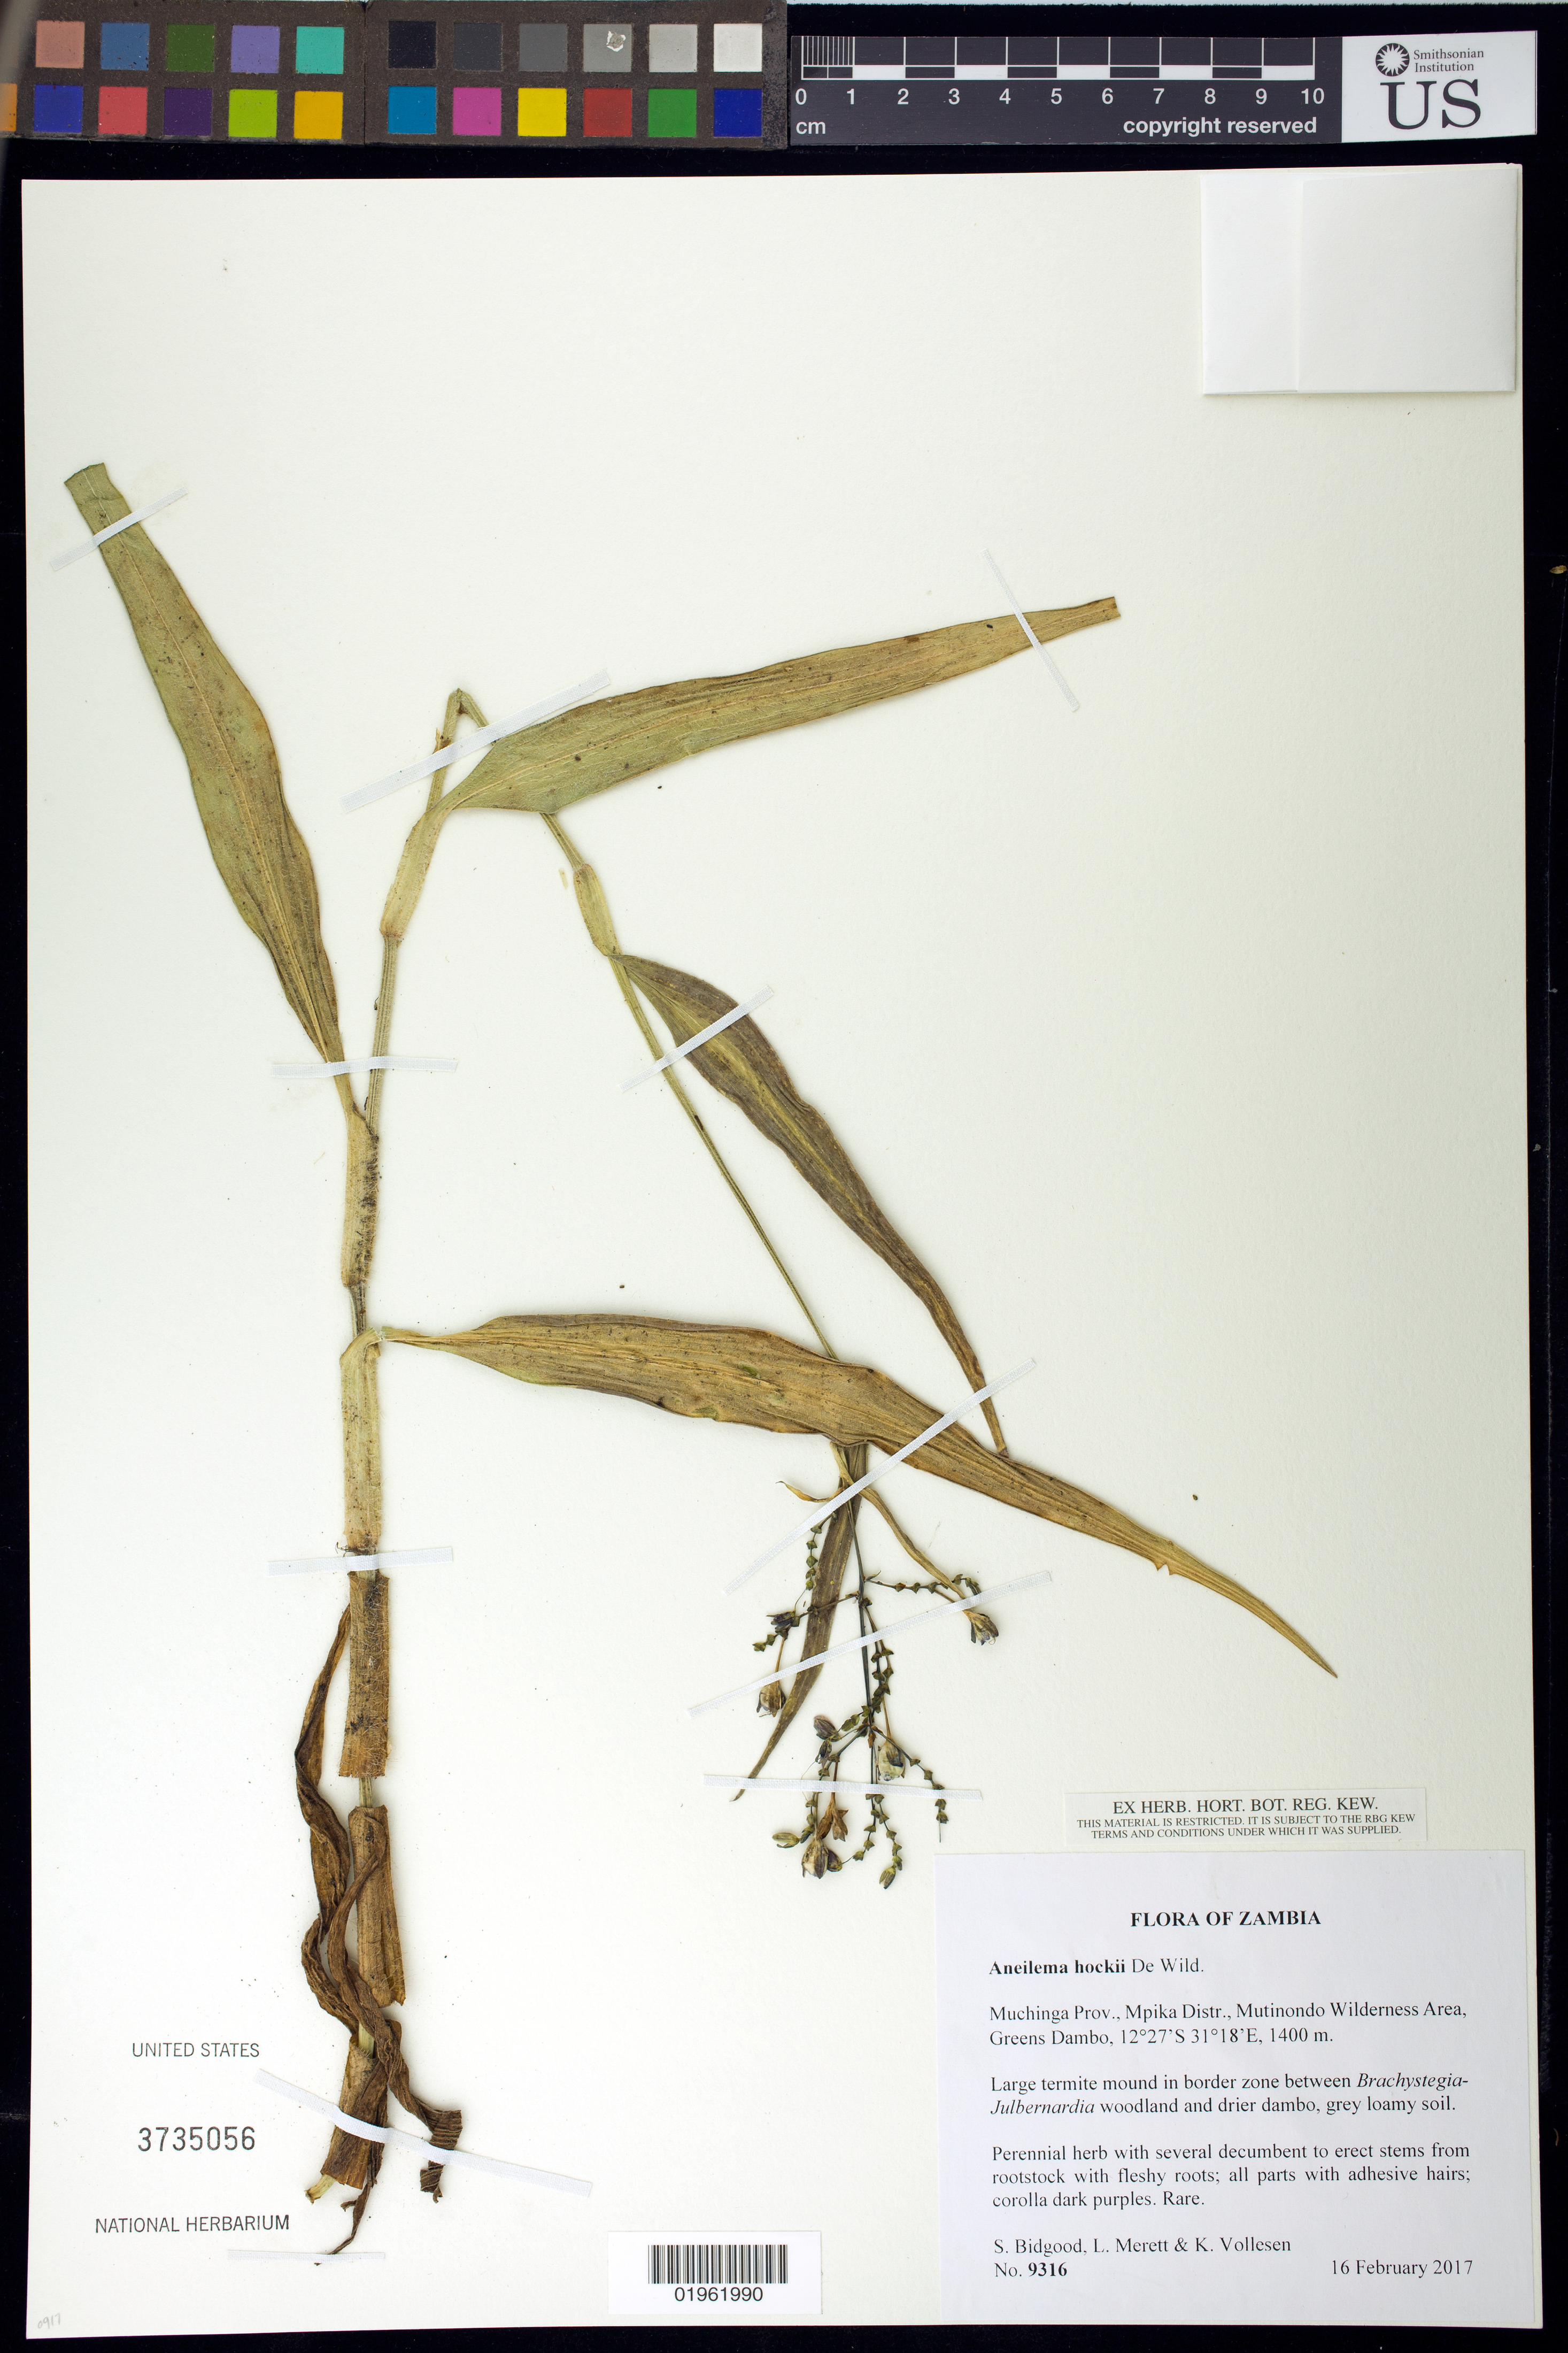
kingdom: Plantae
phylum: Tracheophyta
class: Liliopsida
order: Commelinales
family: Commelinaceae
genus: Aneilema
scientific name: Aneilema hockii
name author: De Wild.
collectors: S. Bidgood et al.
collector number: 9316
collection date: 2017-02-16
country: Zambia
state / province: Muchinga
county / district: Mpika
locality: Mutinondo Wilderness Area, Greens Dambo.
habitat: Large termite mound in border zone between Brachystegia-Julbernardia woodland and drier dambo, grey loamy soil.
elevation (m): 1400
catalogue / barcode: US 3735056